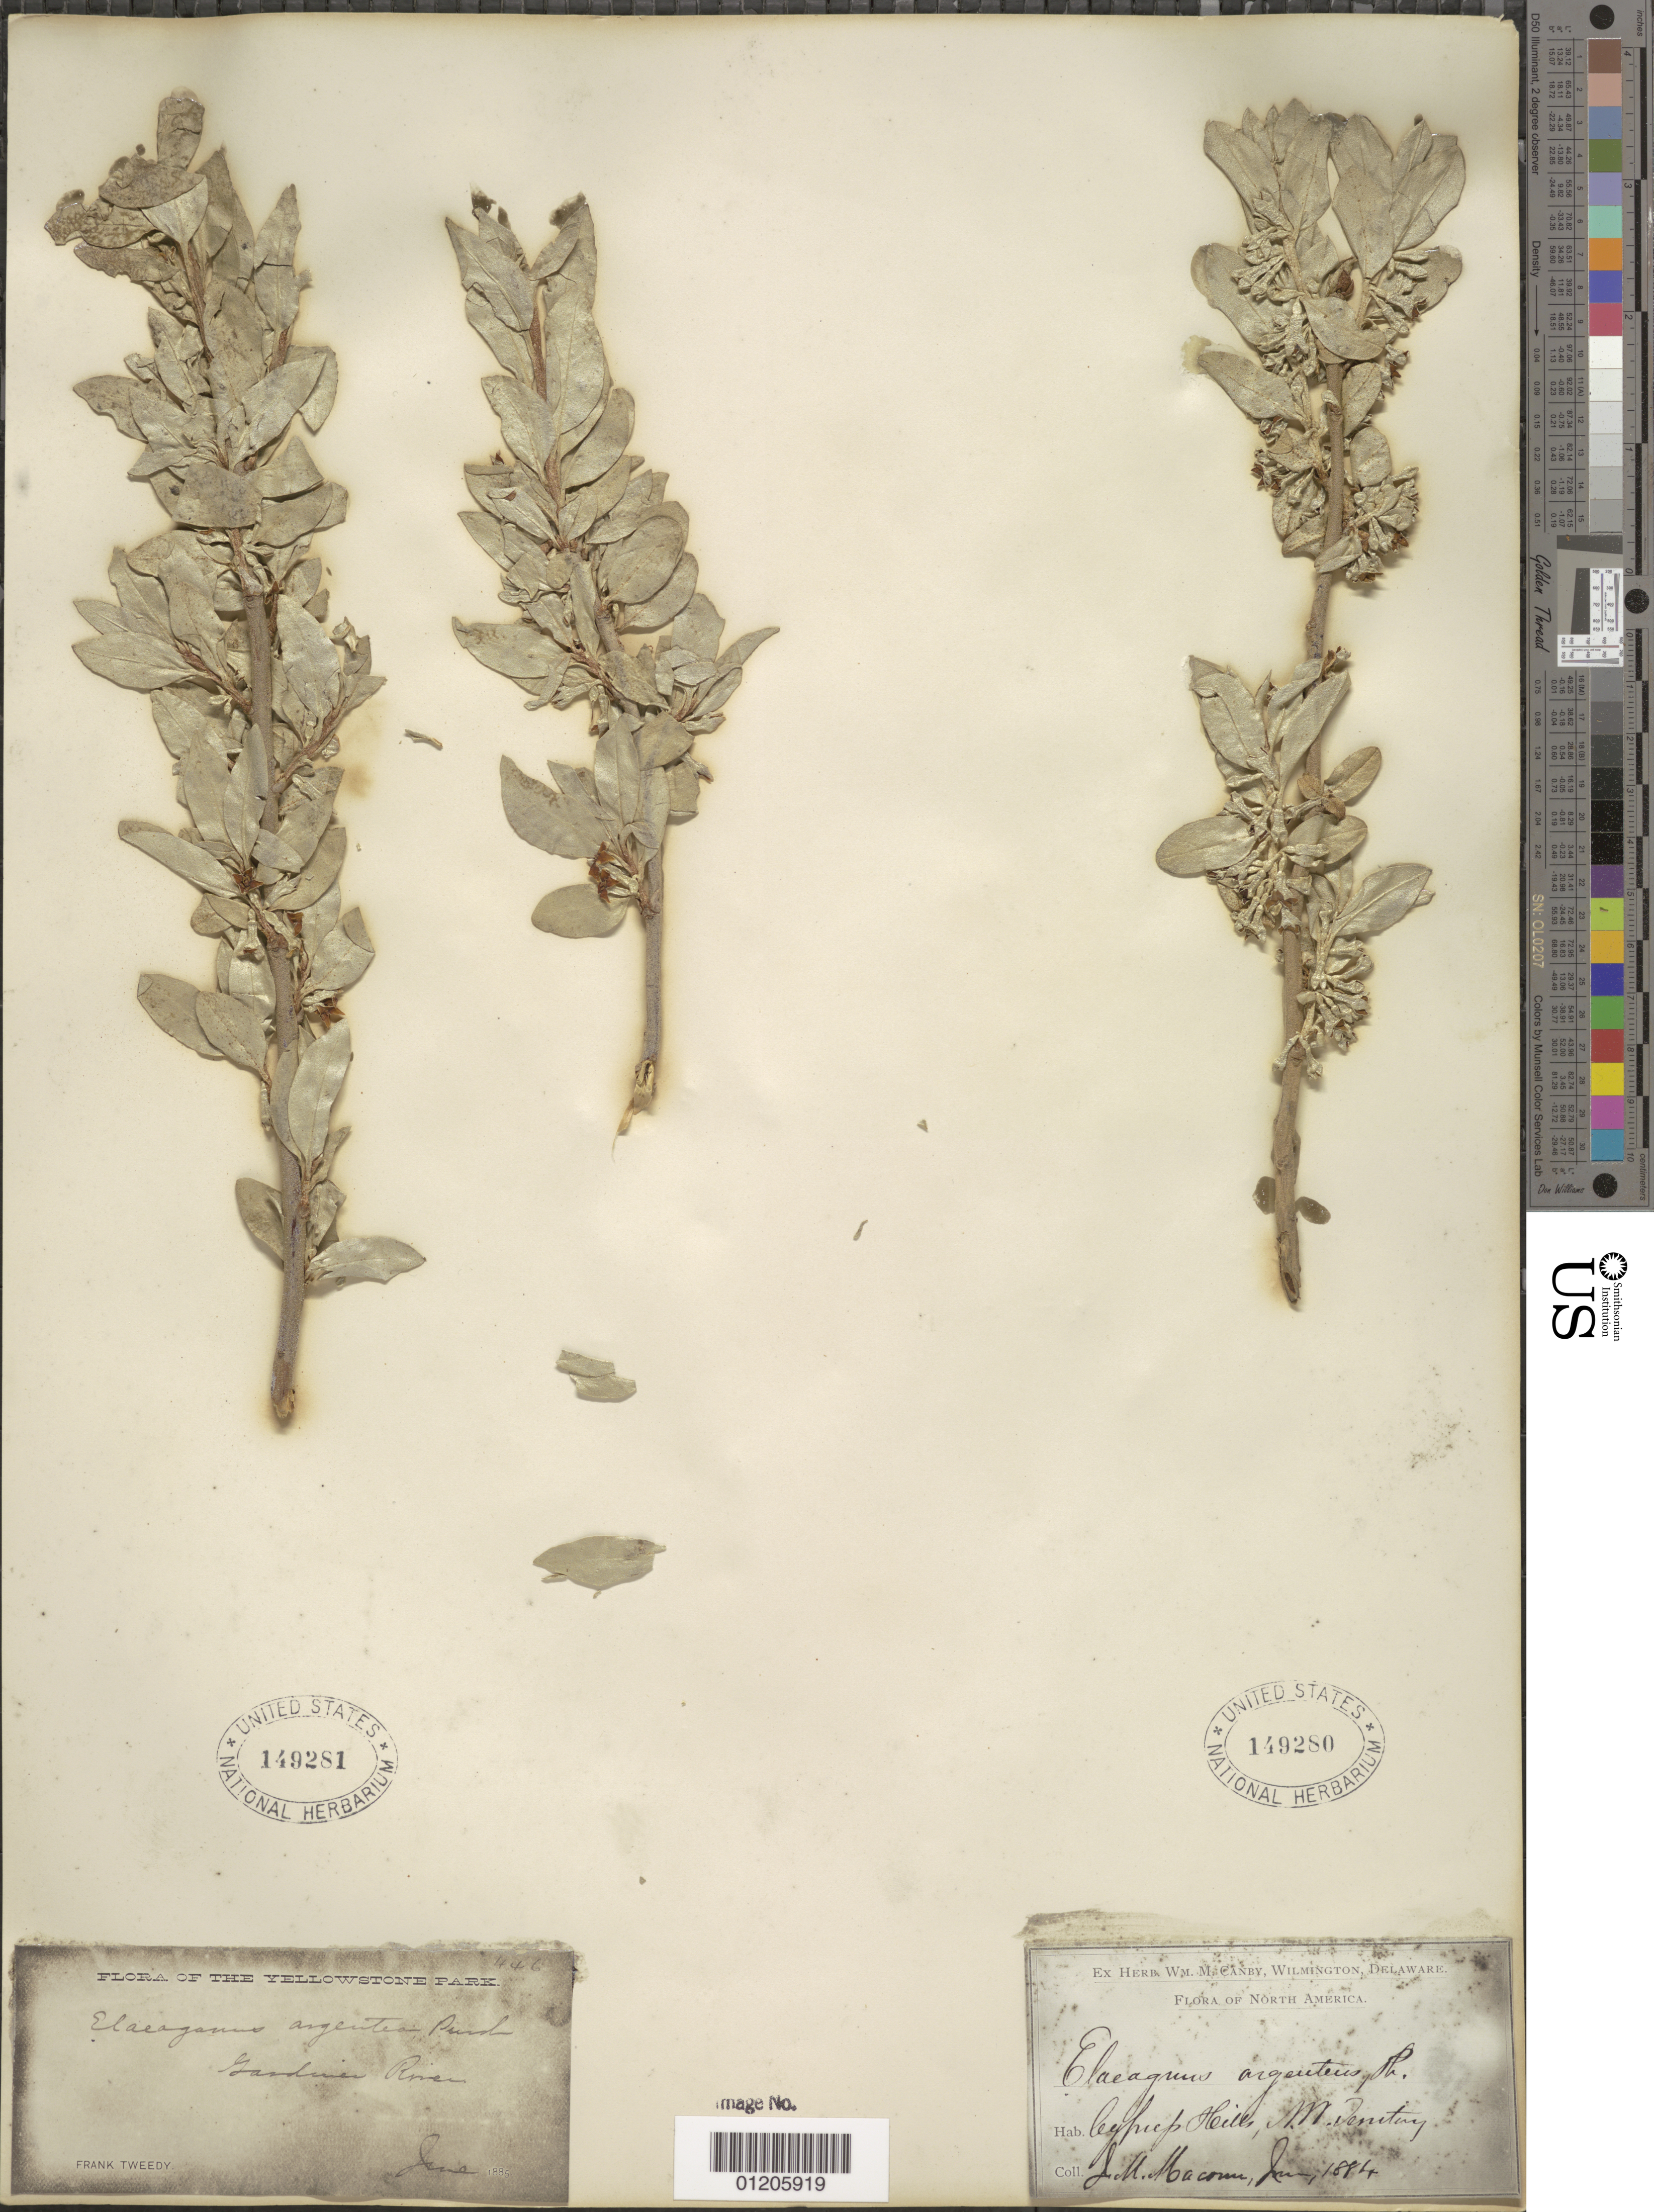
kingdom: Plantae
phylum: Tracheophyta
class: Magnoliopsida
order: Rosales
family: Elaeagnaceae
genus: Elaeagnus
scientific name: Elaeagnus commutata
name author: Bernh. ex Rydb.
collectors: F. Tweedy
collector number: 446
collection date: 1885-06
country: United States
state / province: Wyoming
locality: Gardner River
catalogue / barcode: US 149281